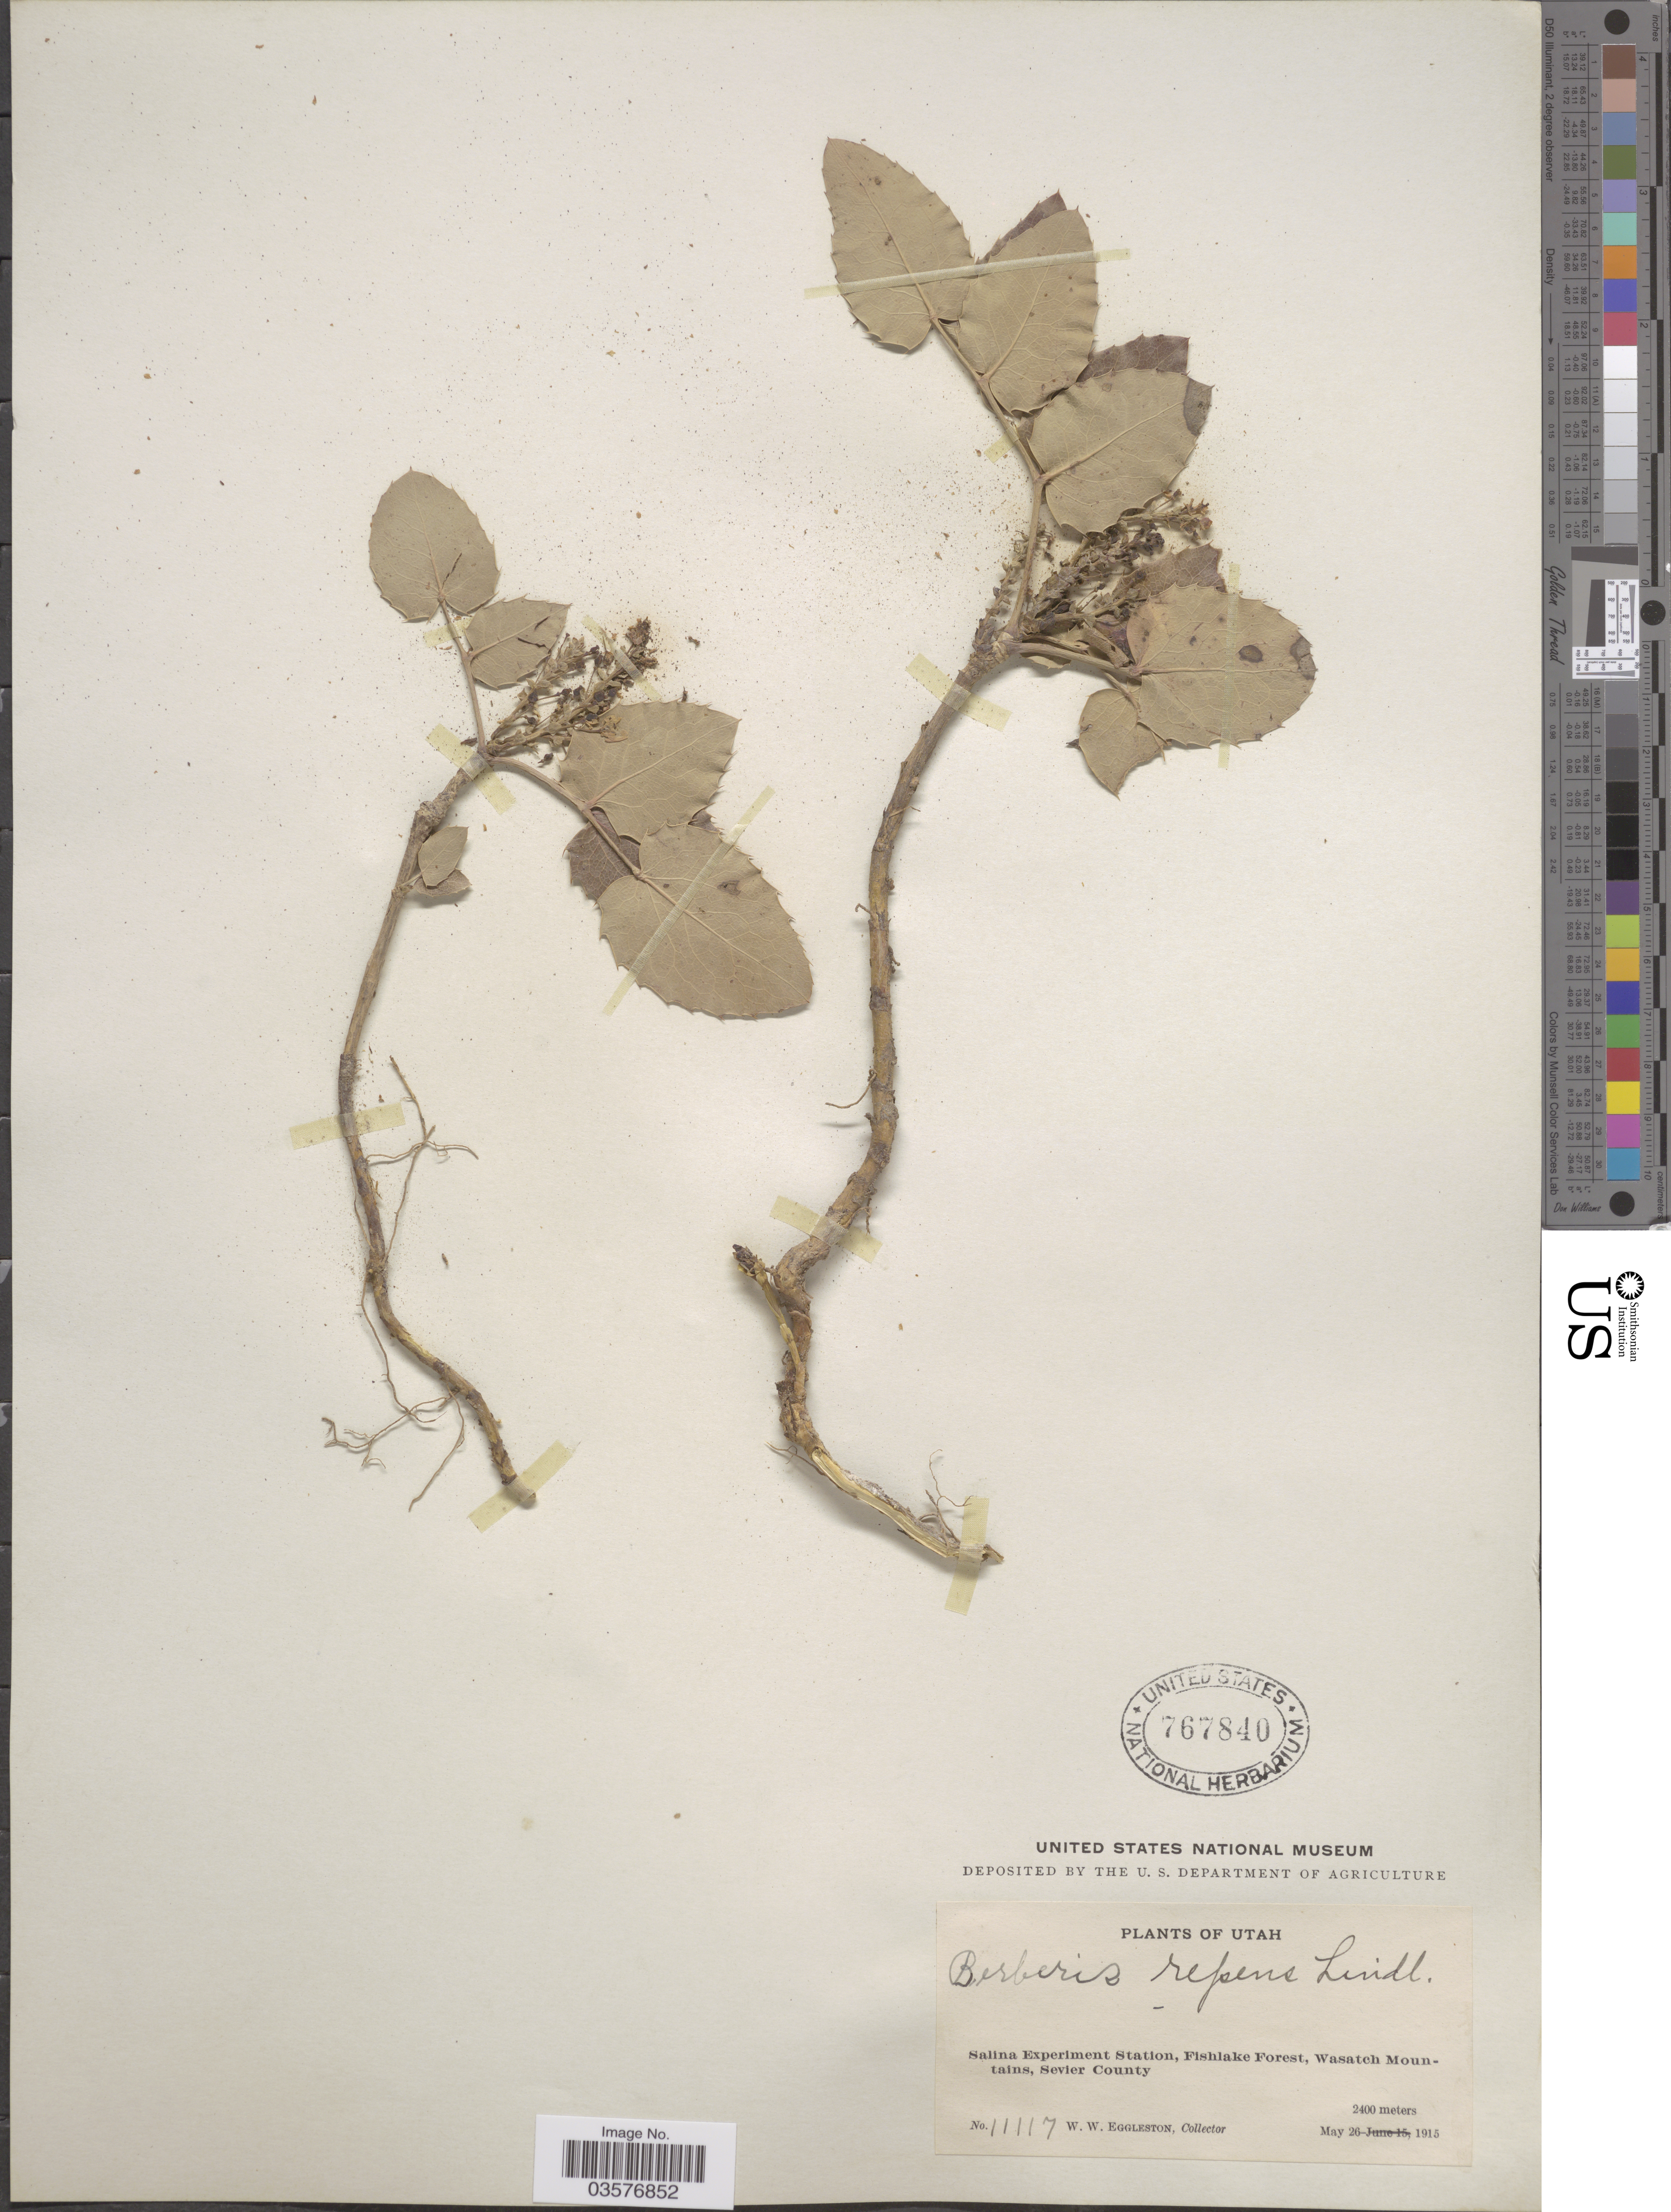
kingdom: Plantae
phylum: Tracheophyta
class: Magnoliopsida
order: Ranunculales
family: Berberidaceae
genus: Mahonia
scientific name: Mahonia repens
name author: (Lindl.) G. Don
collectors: W. W. Eggleston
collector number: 11117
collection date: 1915-05-26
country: United States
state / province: Utah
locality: Salina Experiment Station, Fishlake Forest, Wasatch Mountains, Sevier County.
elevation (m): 2400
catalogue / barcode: US 767840